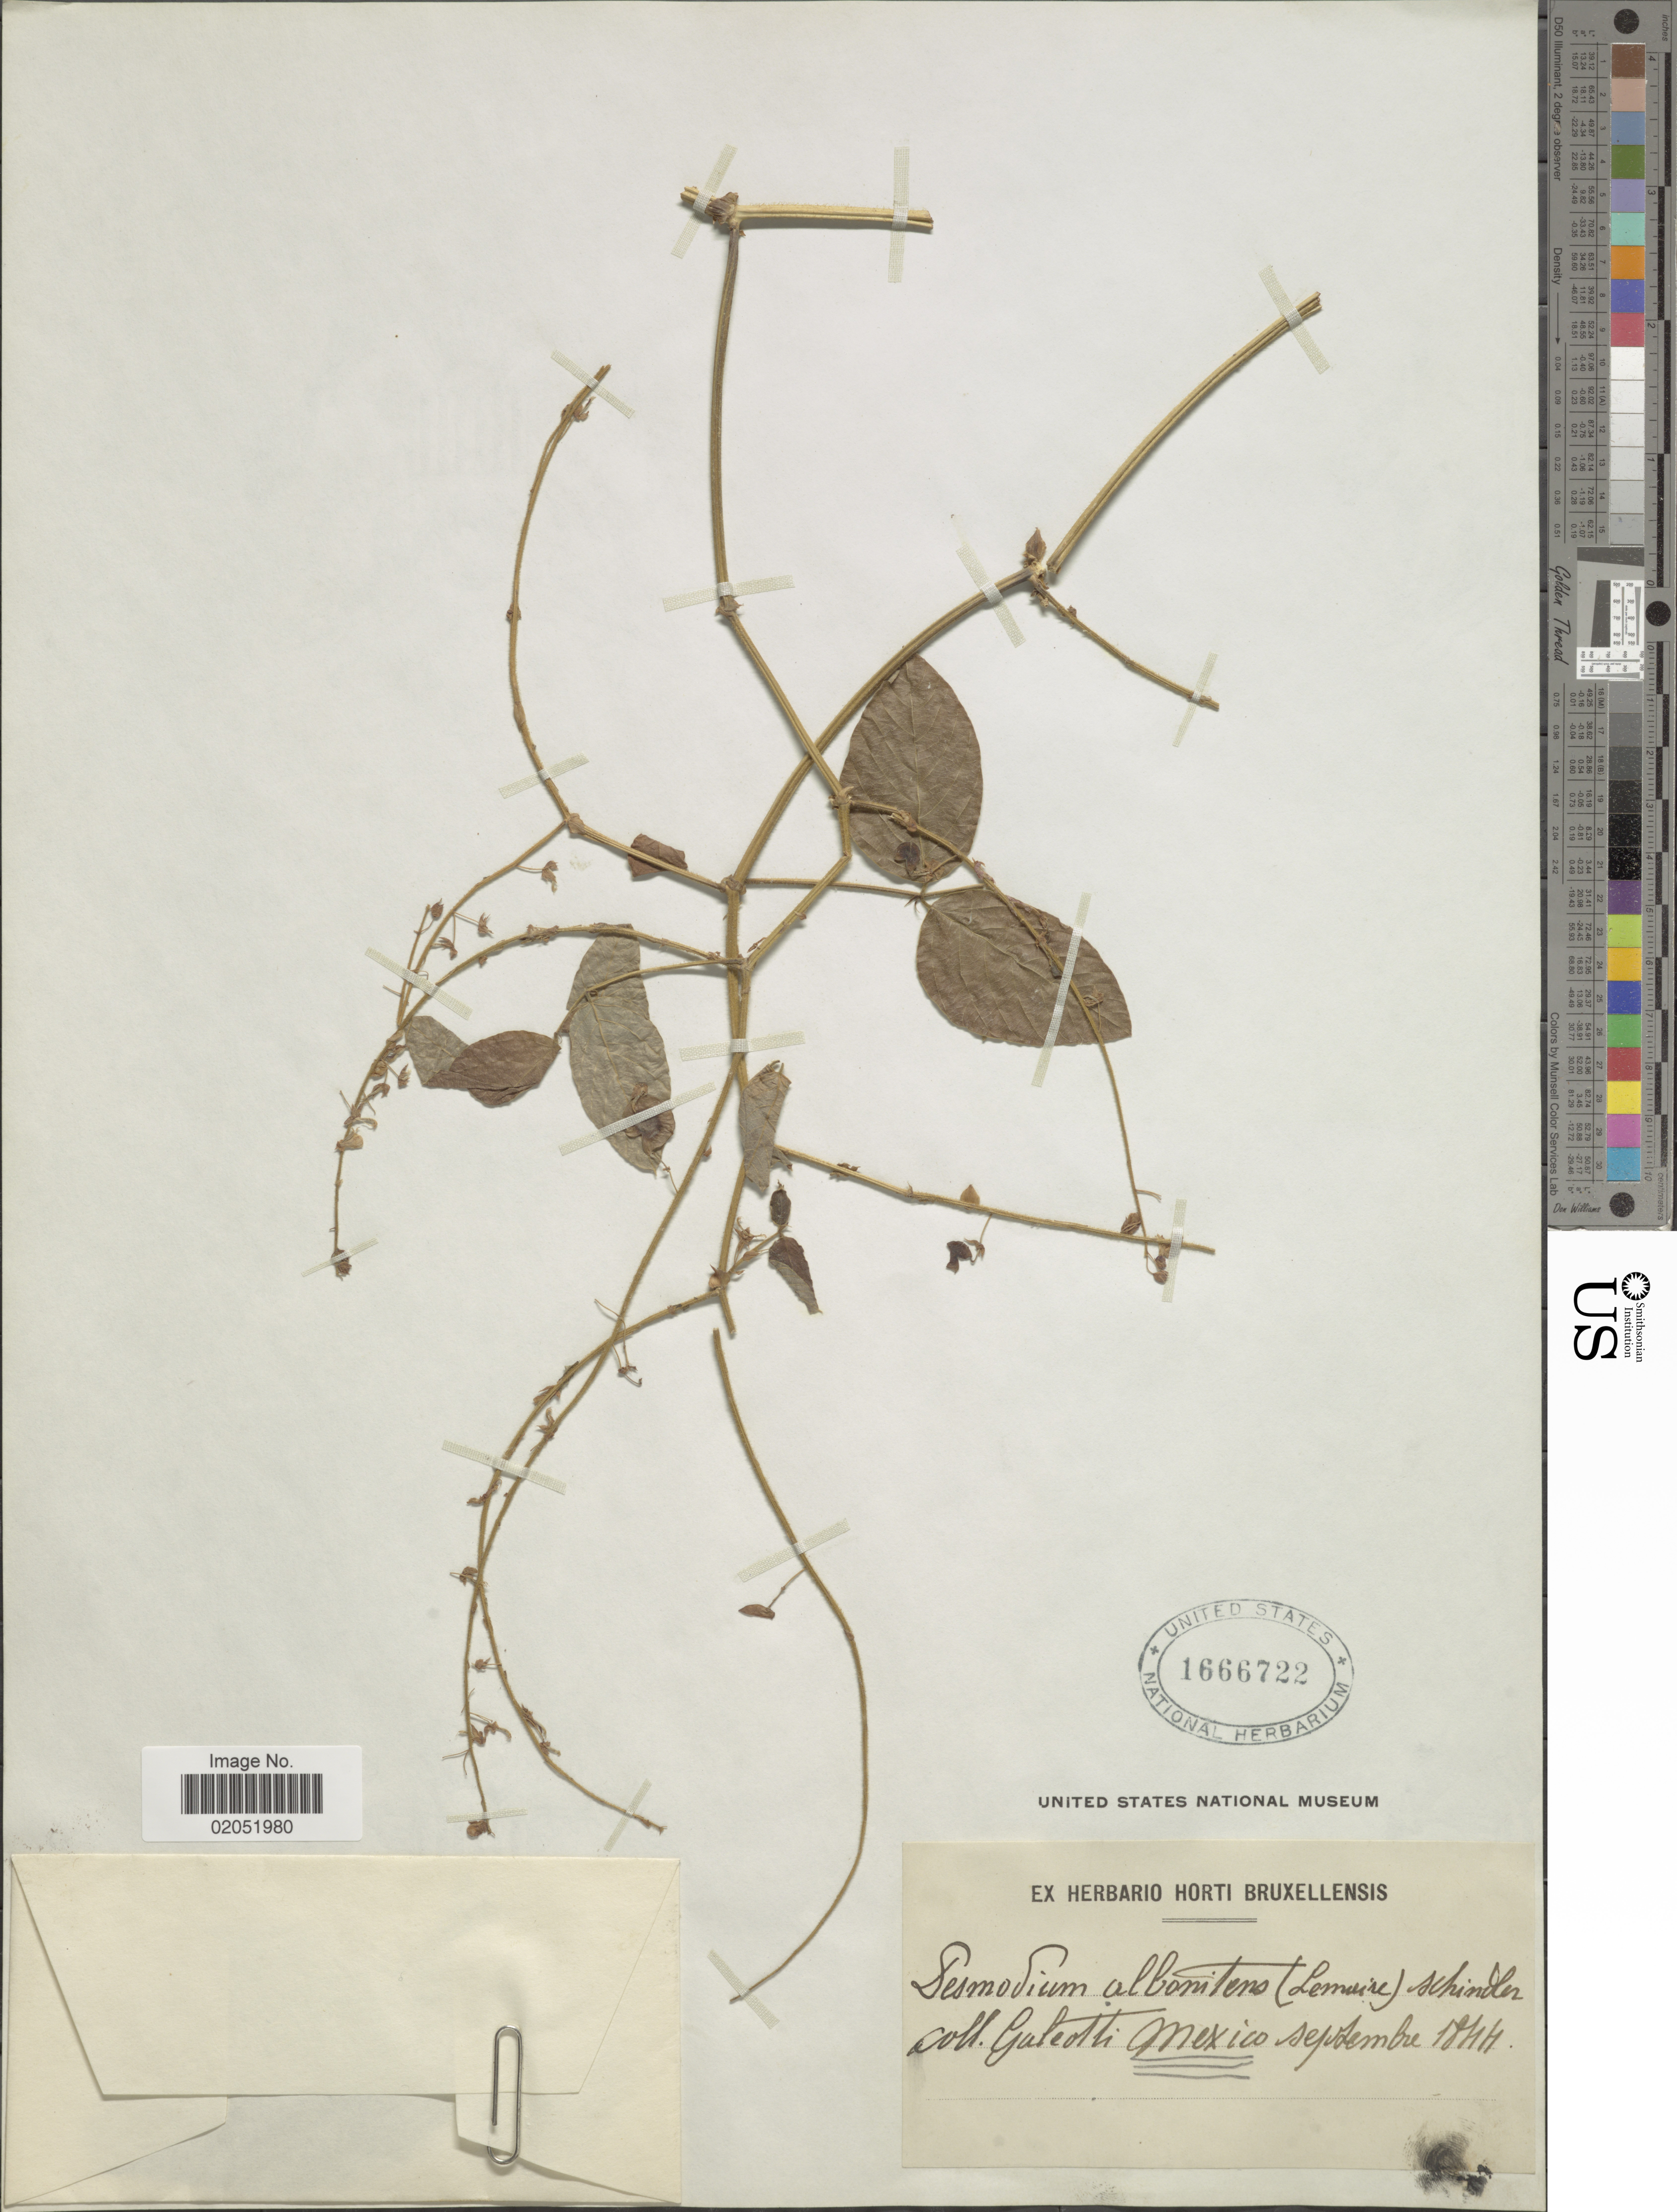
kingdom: Plantae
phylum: Tracheophyta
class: Magnoliopsida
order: Fabales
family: Fabaceae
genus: Desmodium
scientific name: Desmodium abonitens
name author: (Lem.) Schindl.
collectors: -. Galeotti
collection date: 1844-09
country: Mexico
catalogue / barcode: US 1666722